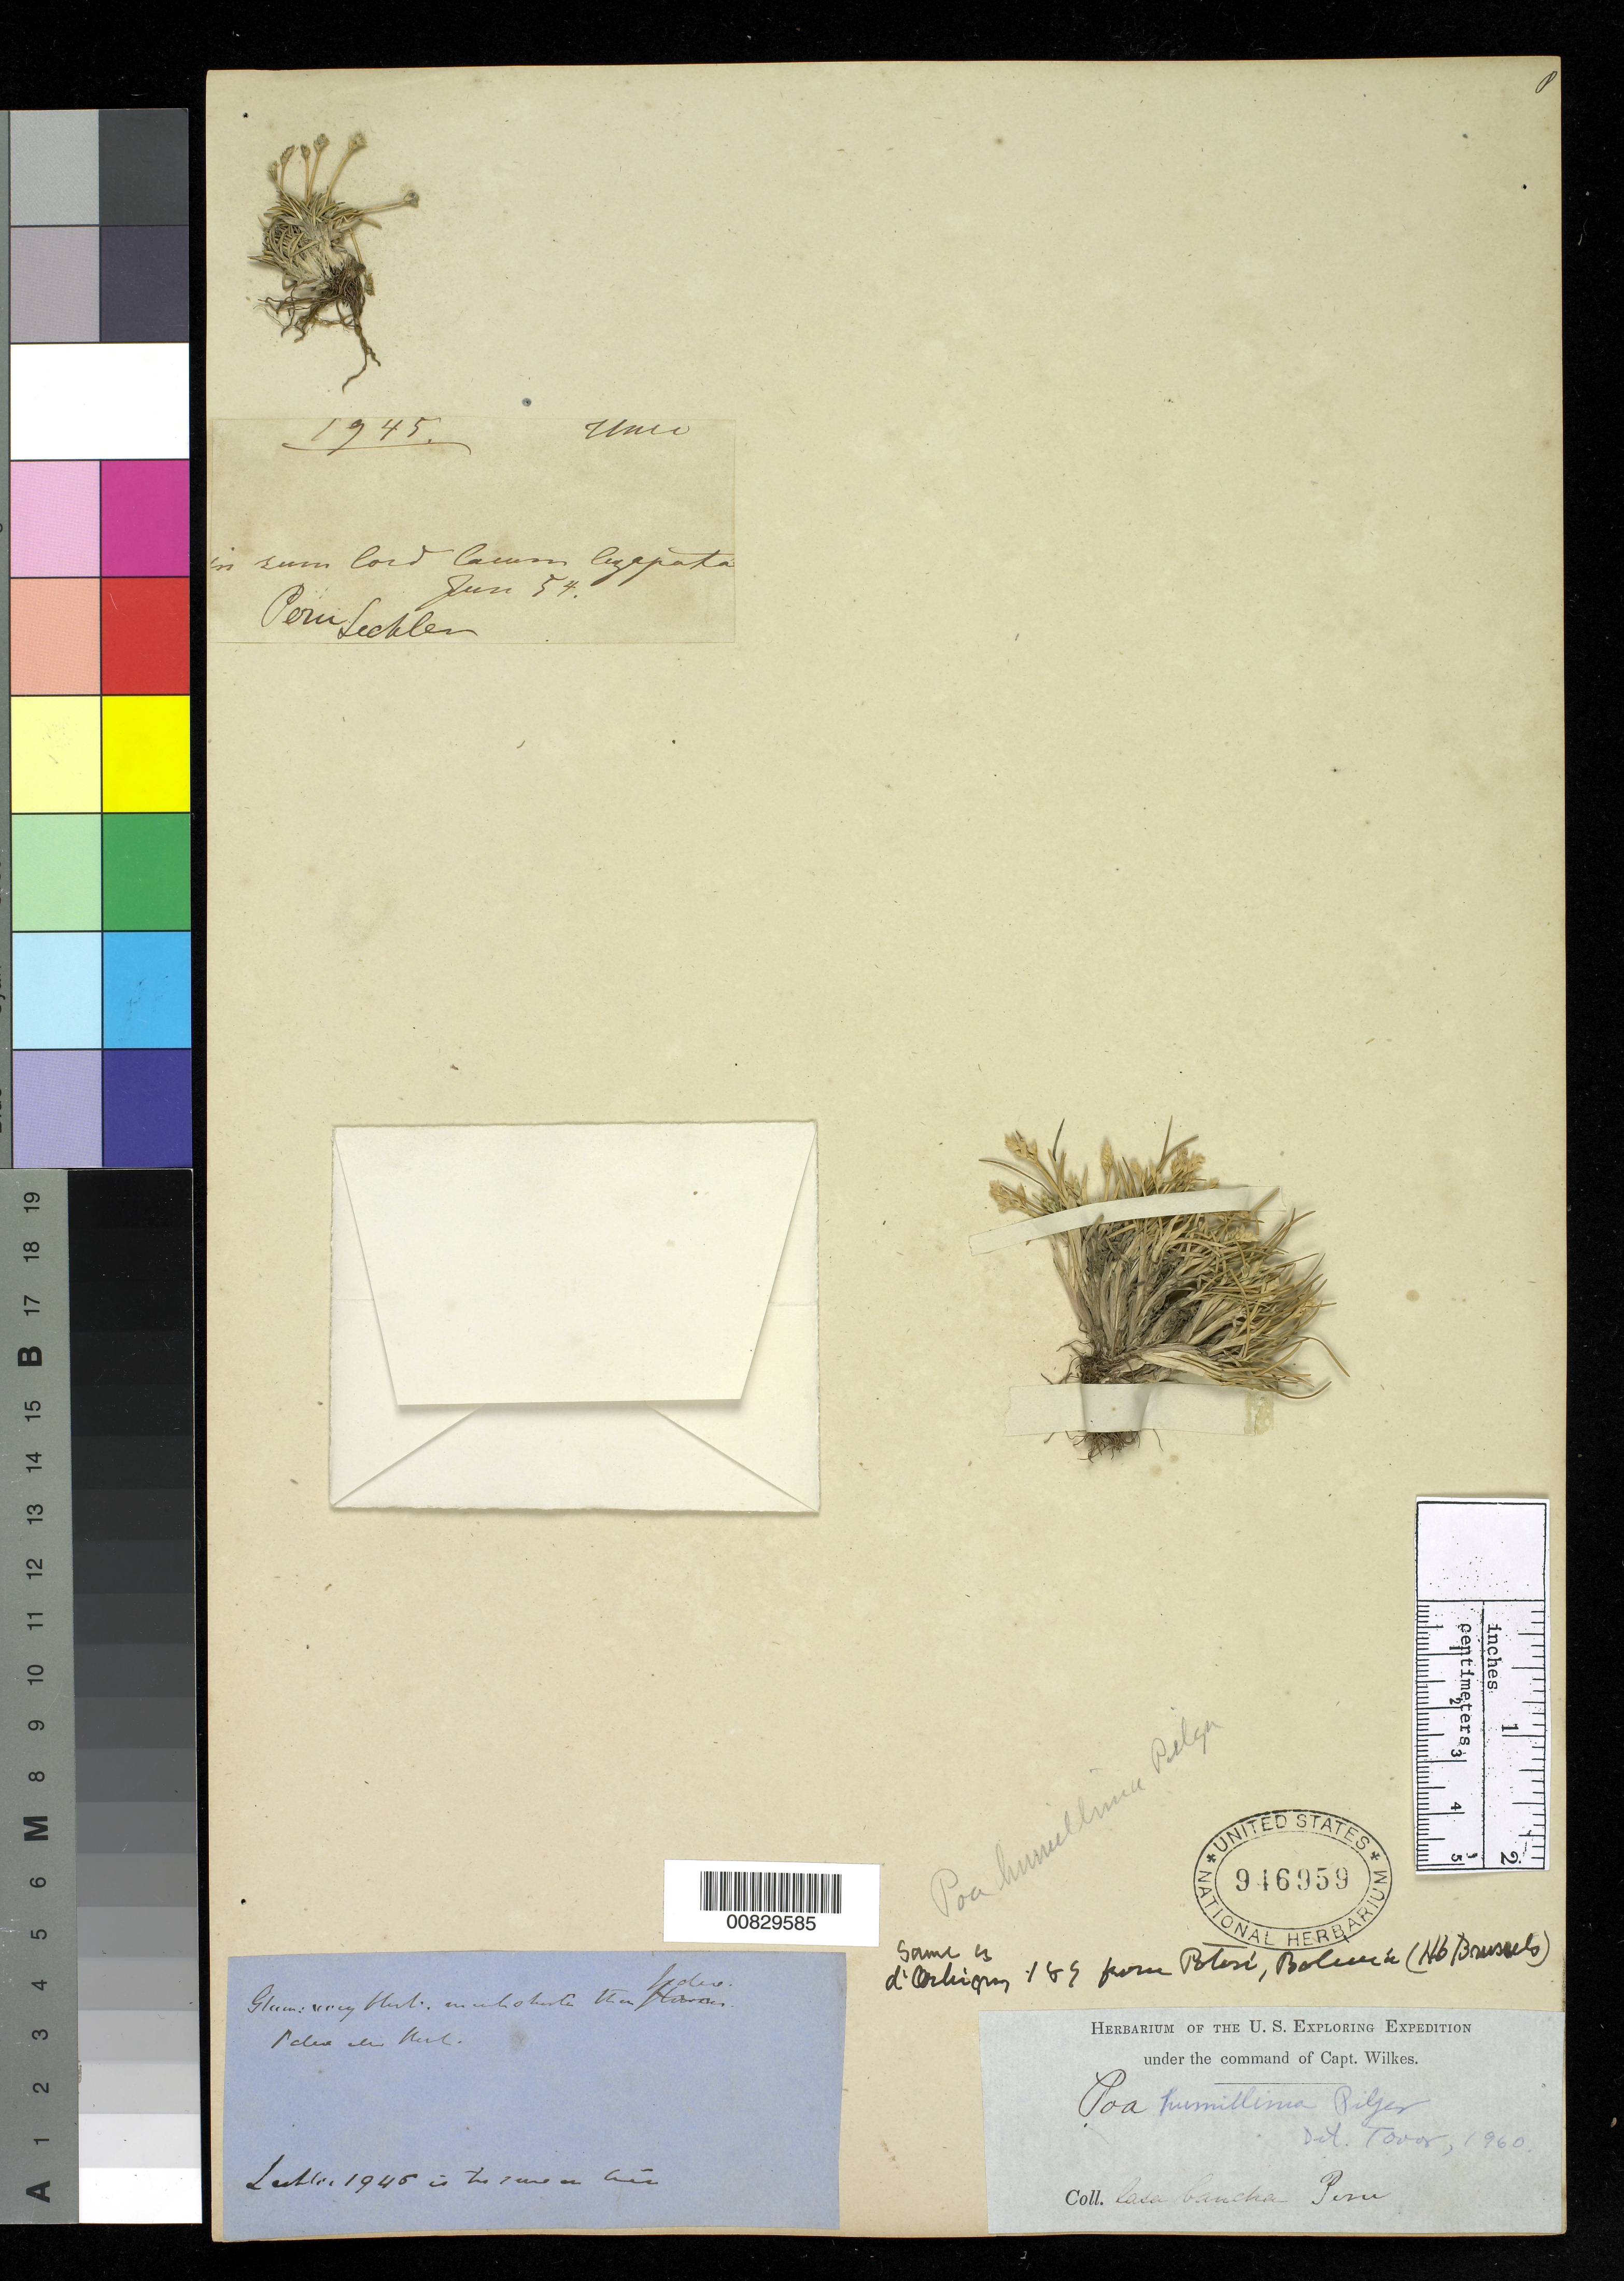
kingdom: Plantae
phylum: Tracheophyta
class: Liliopsida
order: Poales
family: Poaceae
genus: Poa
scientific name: Poa humillima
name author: Pilg.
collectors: Wilkes Explor. Exped.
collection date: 1838/1842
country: Peru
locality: Casa Cancha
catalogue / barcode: US 946959